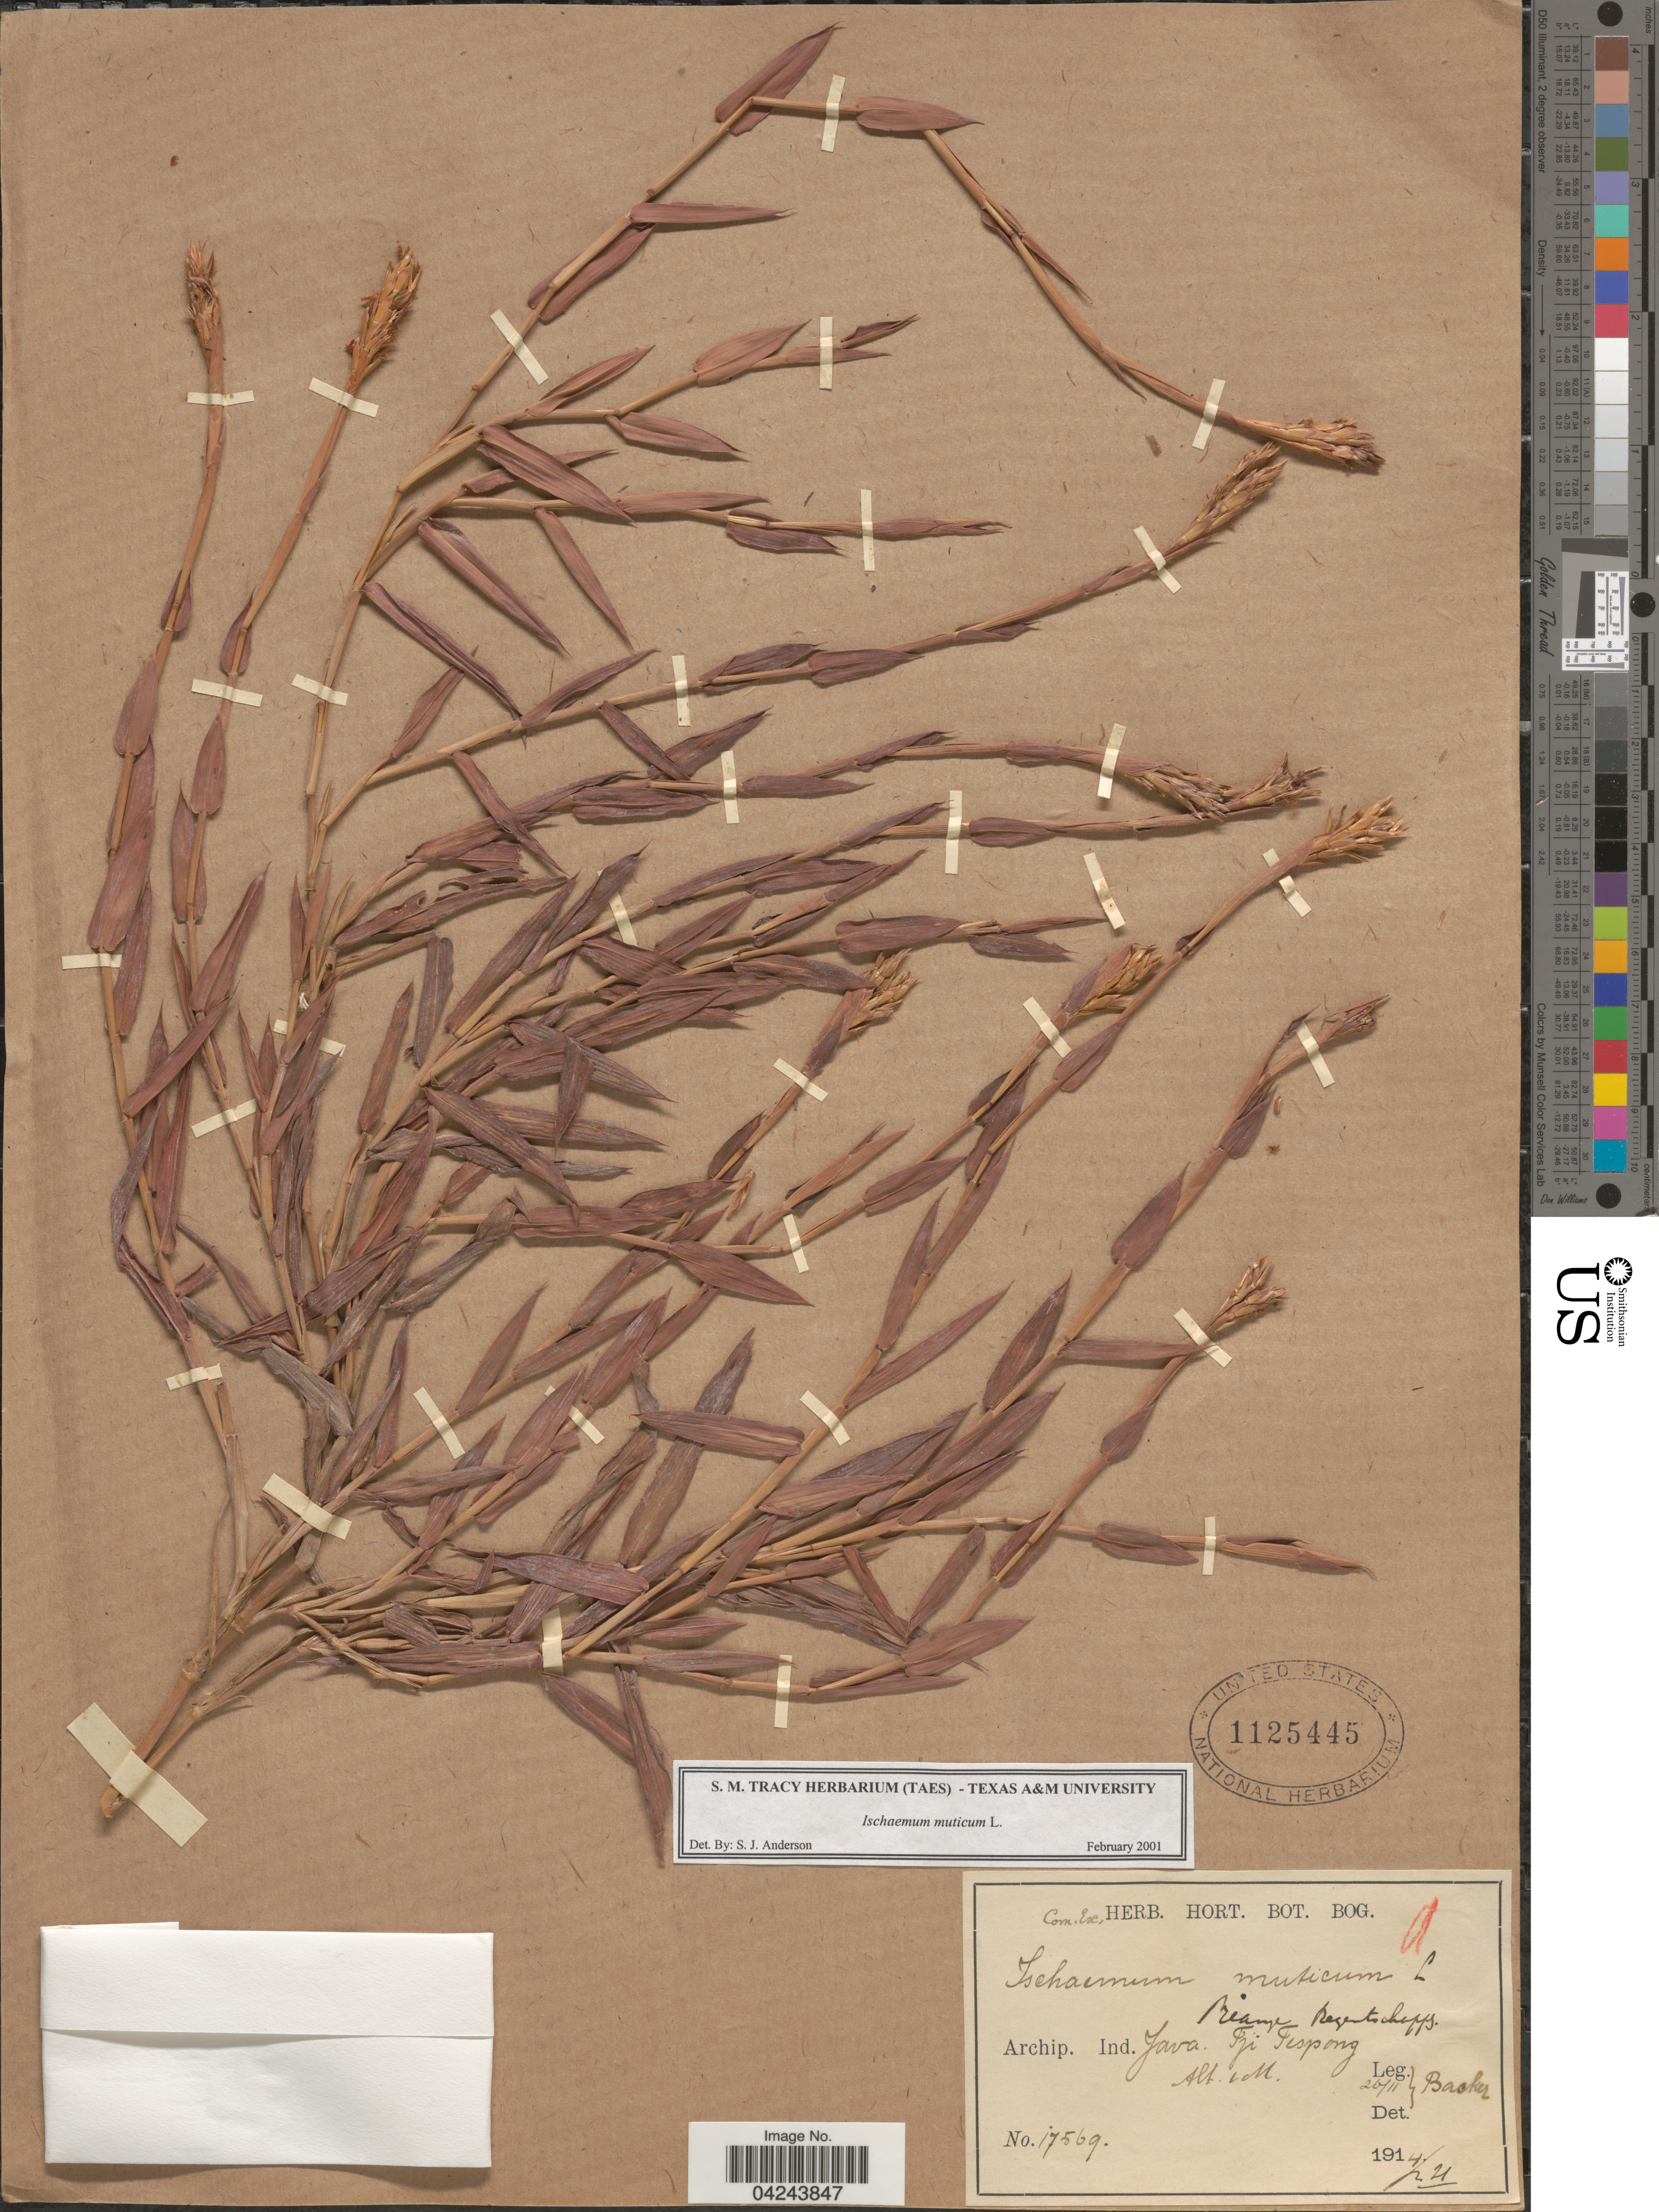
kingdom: Plantae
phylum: Tracheophyta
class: Liliopsida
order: Poales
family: Poaceae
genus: Ischaemum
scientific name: Ischaemum muticum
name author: L.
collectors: Backer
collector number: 17569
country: Indonesia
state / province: Java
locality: Archip. Ind. Java. Tji Tespong.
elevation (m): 1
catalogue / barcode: US 1125445